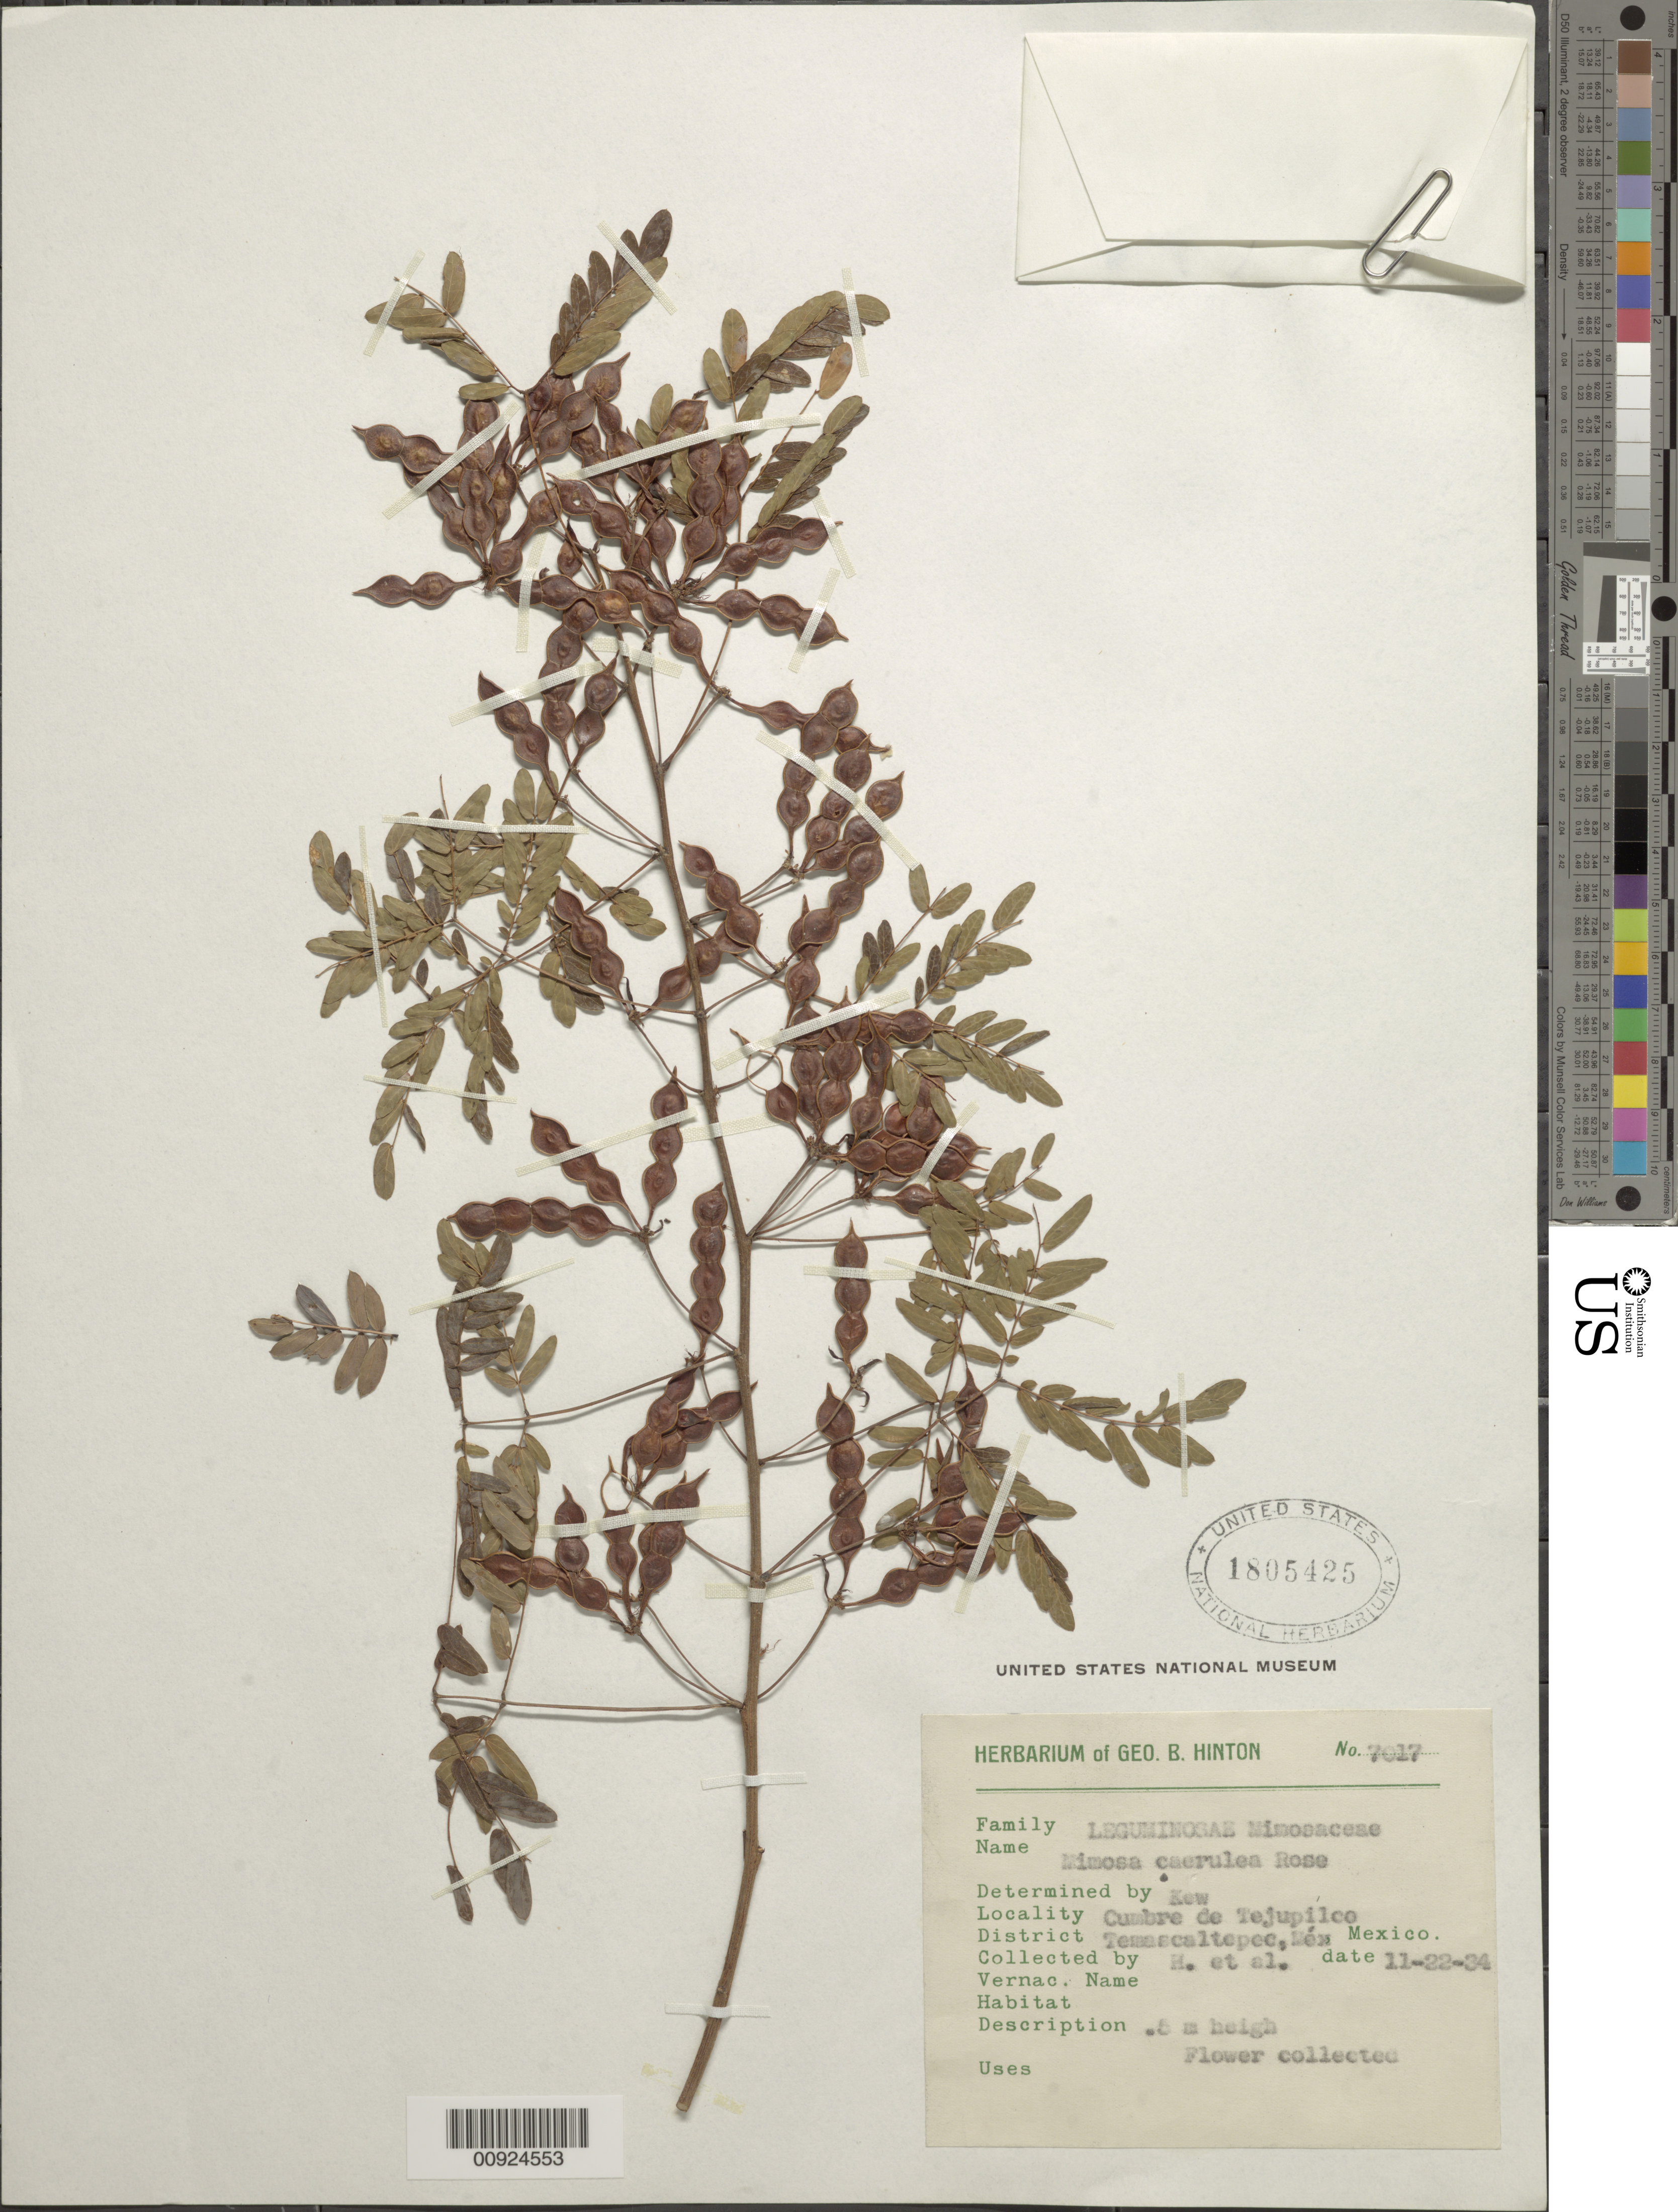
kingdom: Plantae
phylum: Tracheophyta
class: Magnoliopsida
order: Fabales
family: Fabaceae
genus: Mimosa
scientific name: Mimosa caerulea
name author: Rose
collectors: G. B. Hinton & et al.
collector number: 7017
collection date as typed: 22 Nov 1934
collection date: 1934-11-22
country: Mexico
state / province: México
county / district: Temascaltepec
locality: Cumbre de Tejupilco, District of Temascaltepec, State of Mexico.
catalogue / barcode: US 1805425